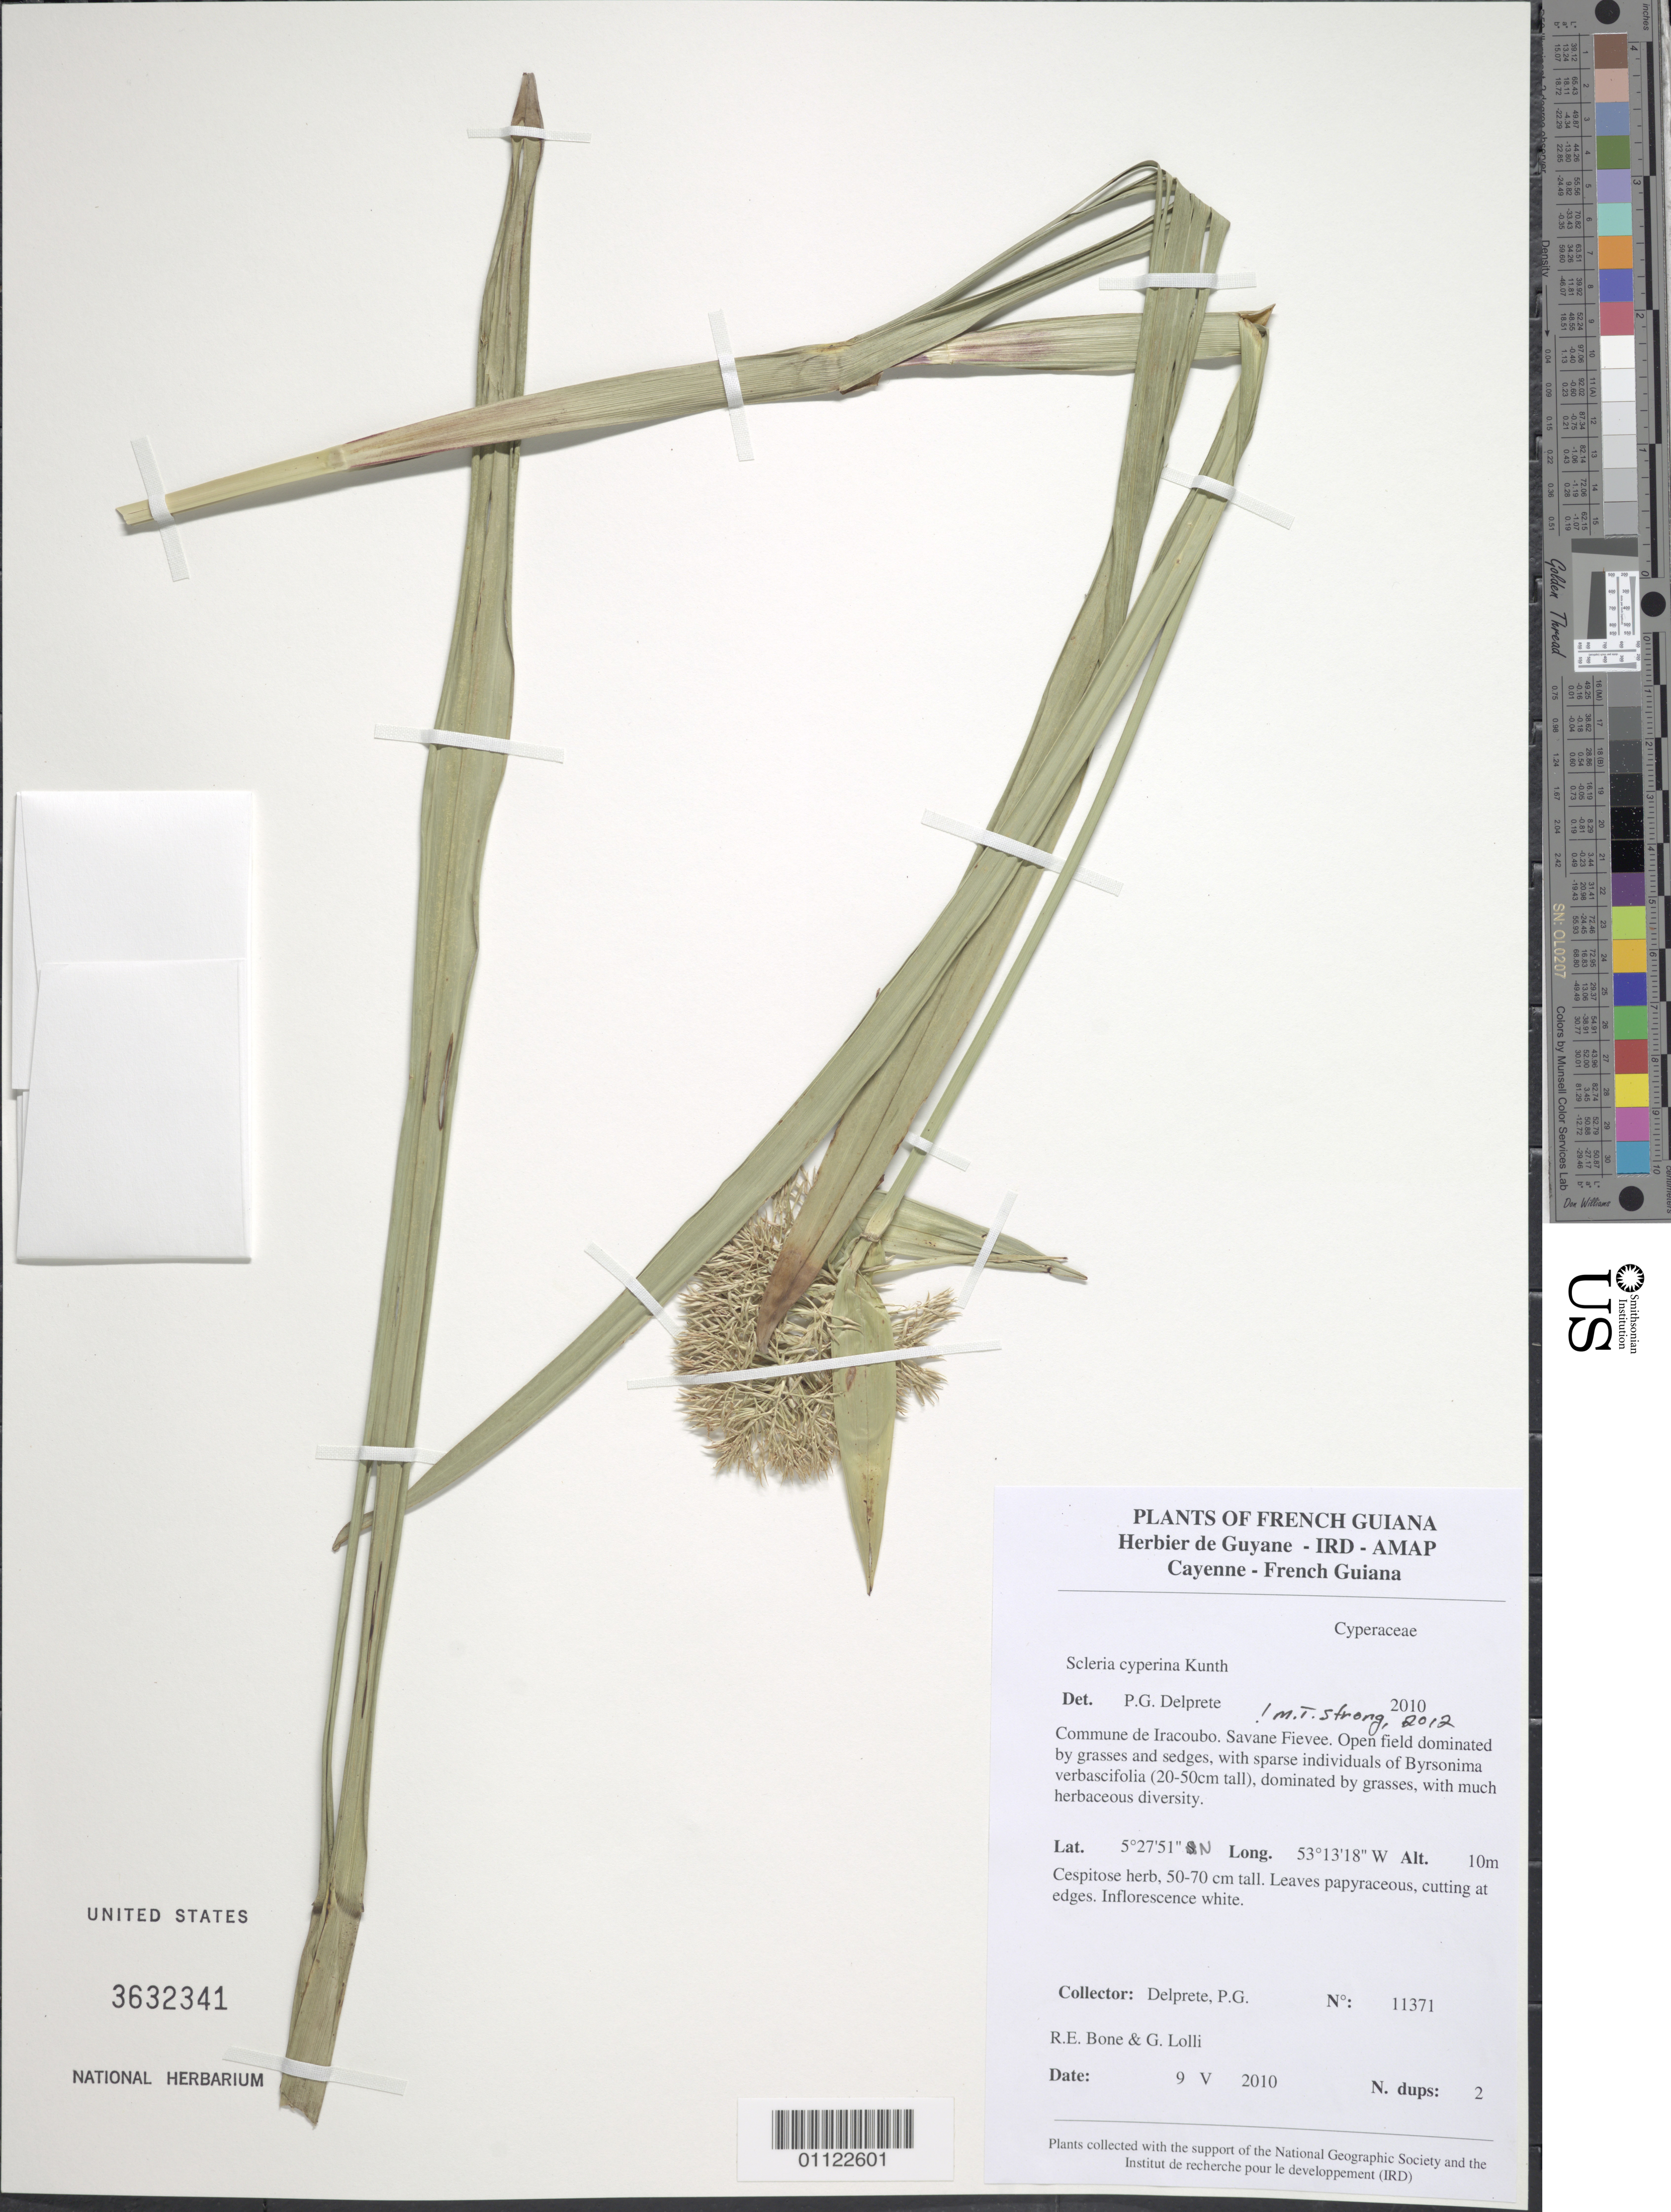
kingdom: Plantae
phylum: Tracheophyta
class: Liliopsida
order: Poales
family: Cyperaceae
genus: Scleria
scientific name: Scleria cyperina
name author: Willd. ex Kunth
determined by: Strong, M. T., (US), Smithsonian Institution - National Museum of Natural History (UNITED STATES)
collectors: P. G. Delprete, R. Bone & G. Lolli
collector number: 11371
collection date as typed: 9-May-10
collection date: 1910-05-09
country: French Guiana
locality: Commune de Iracoubo. Savane Fievee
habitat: Open field, dominated by grasses and sedges, with sparse individuals of Byrsonima verbascifolia (20-50m tall), dom by grasses, with much herb. Diversi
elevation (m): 10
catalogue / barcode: US 3632341